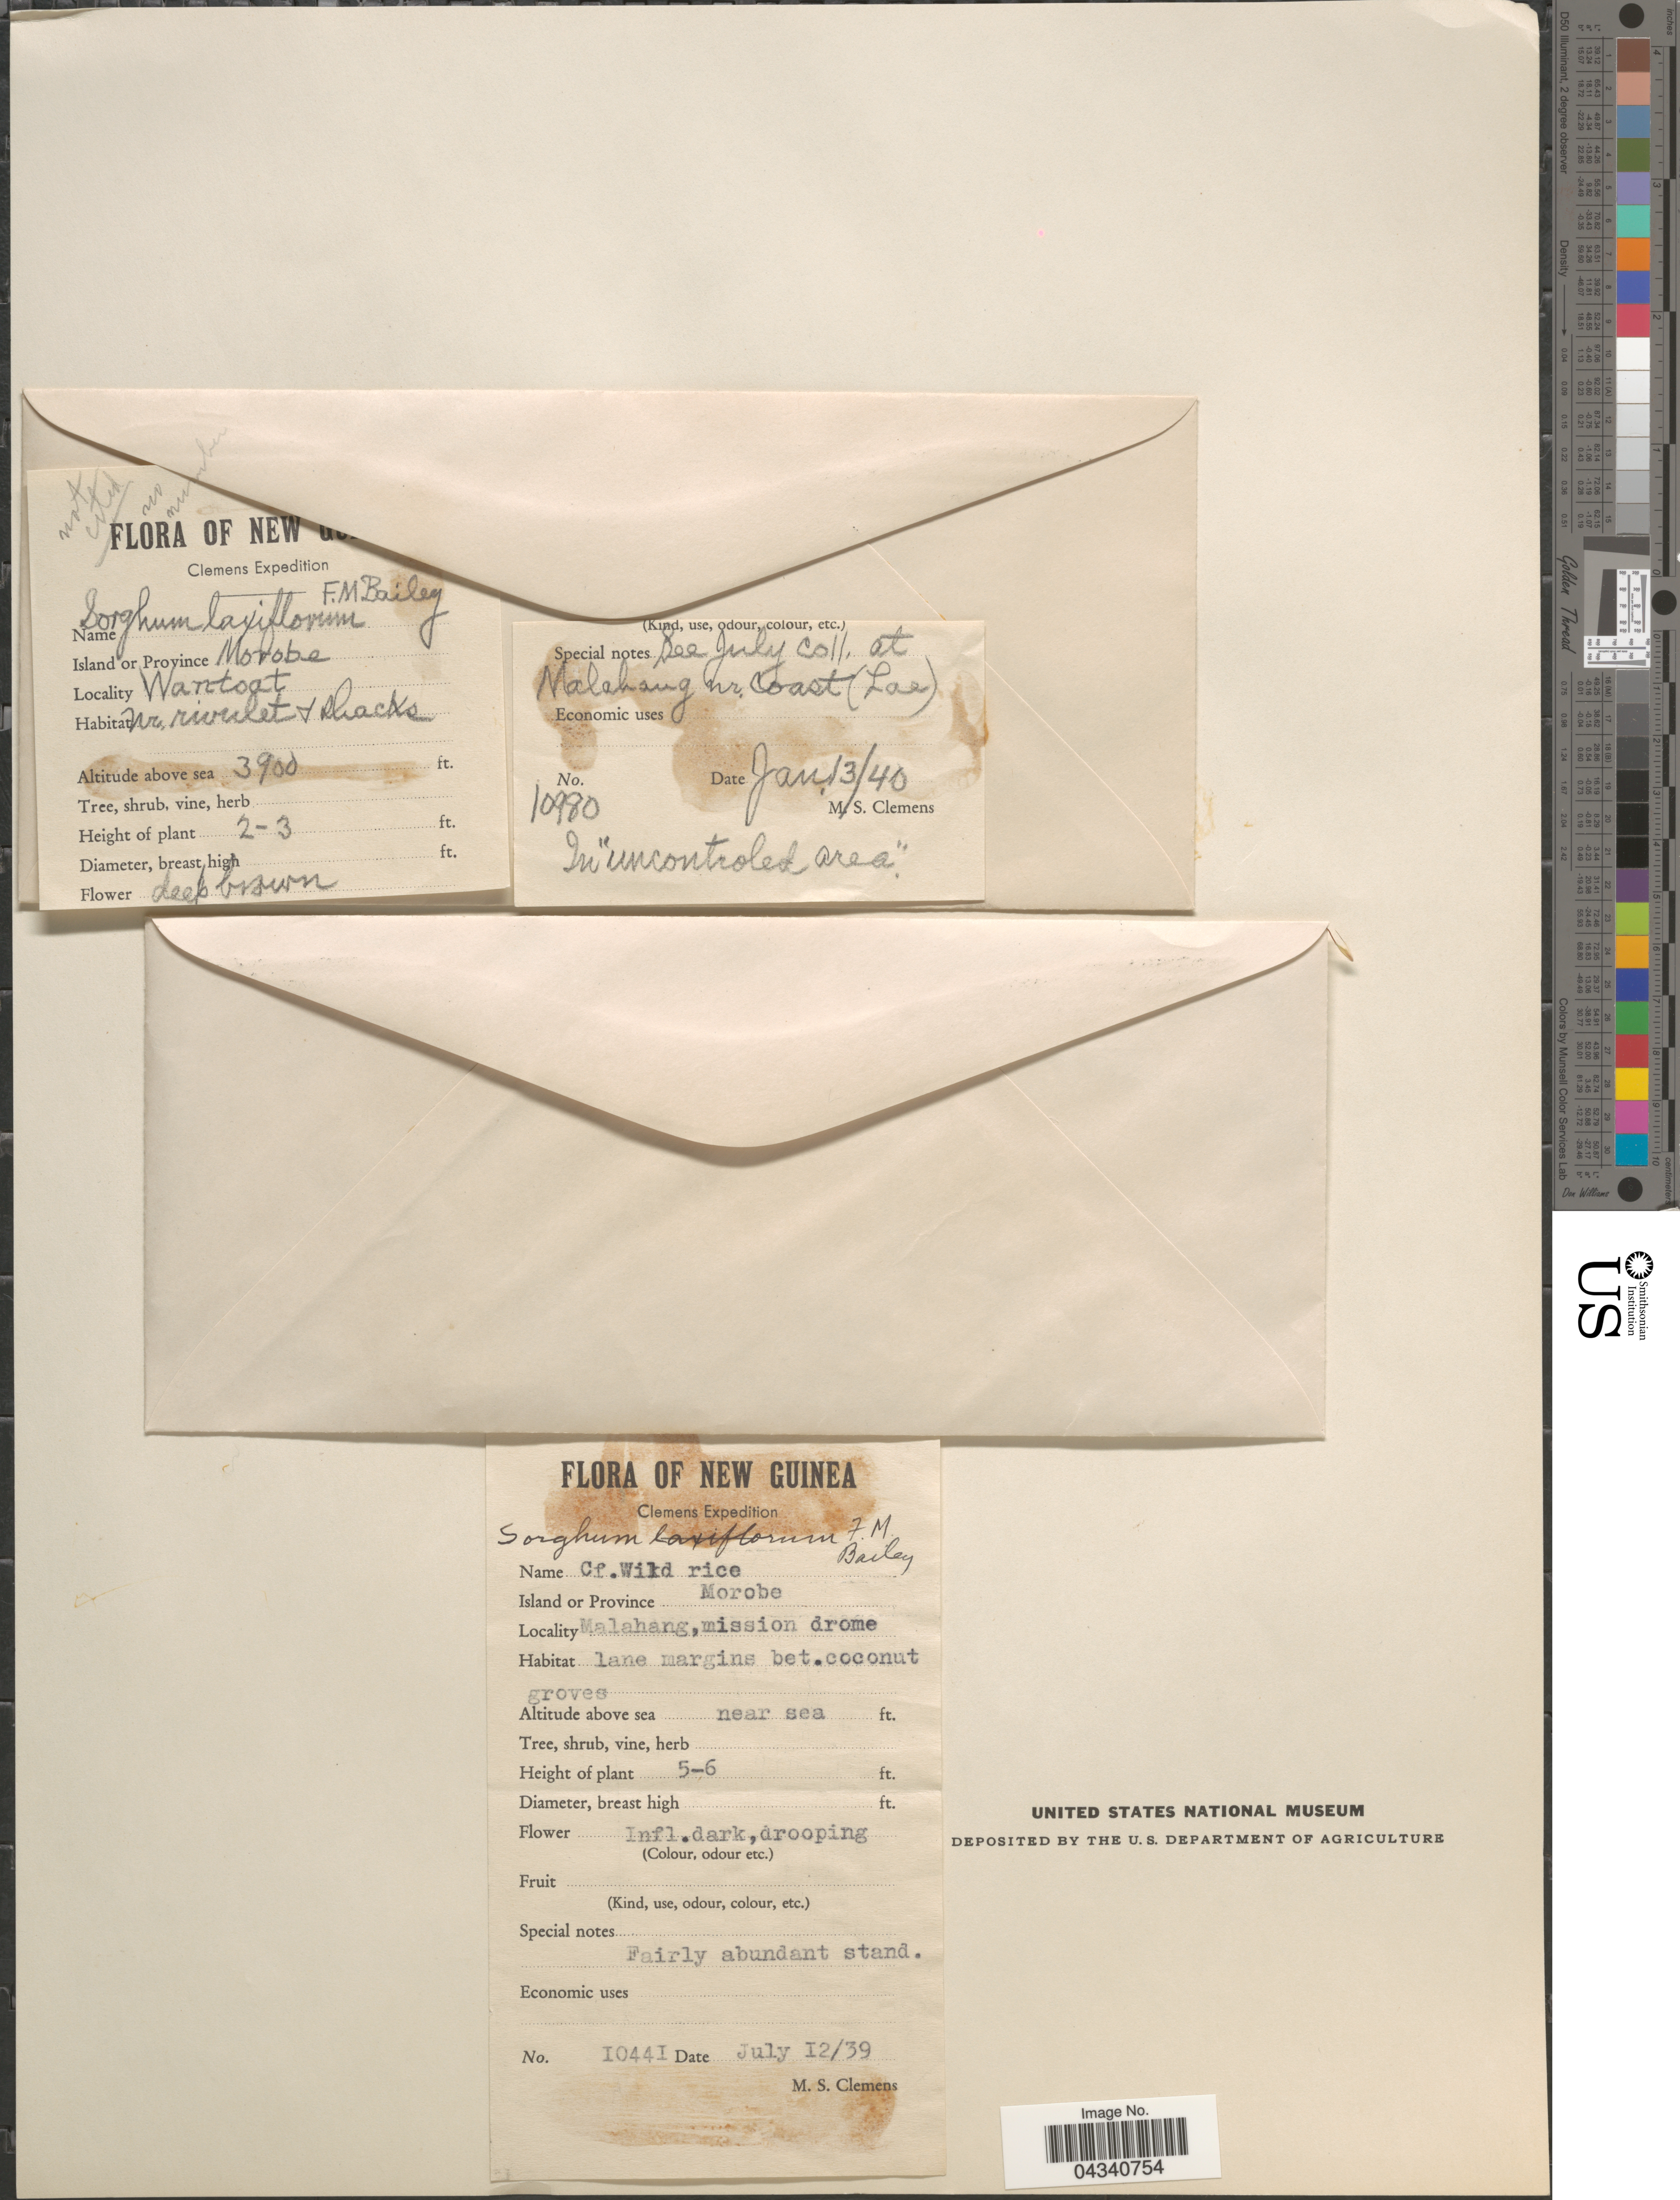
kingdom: Plantae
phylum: Tracheophyta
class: Liliopsida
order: Poales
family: Poaceae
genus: Sorghum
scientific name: Sorghum laxiflorum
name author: F.M. Bailey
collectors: M. S. Clemens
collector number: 10980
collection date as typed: Transcribed d/m/y: 13/1/40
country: Papua New Guinea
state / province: Morobe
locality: New Guinea. Clemens Expedition. Morobe. Wantoat. Nr. rivulet & shacks.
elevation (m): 1189